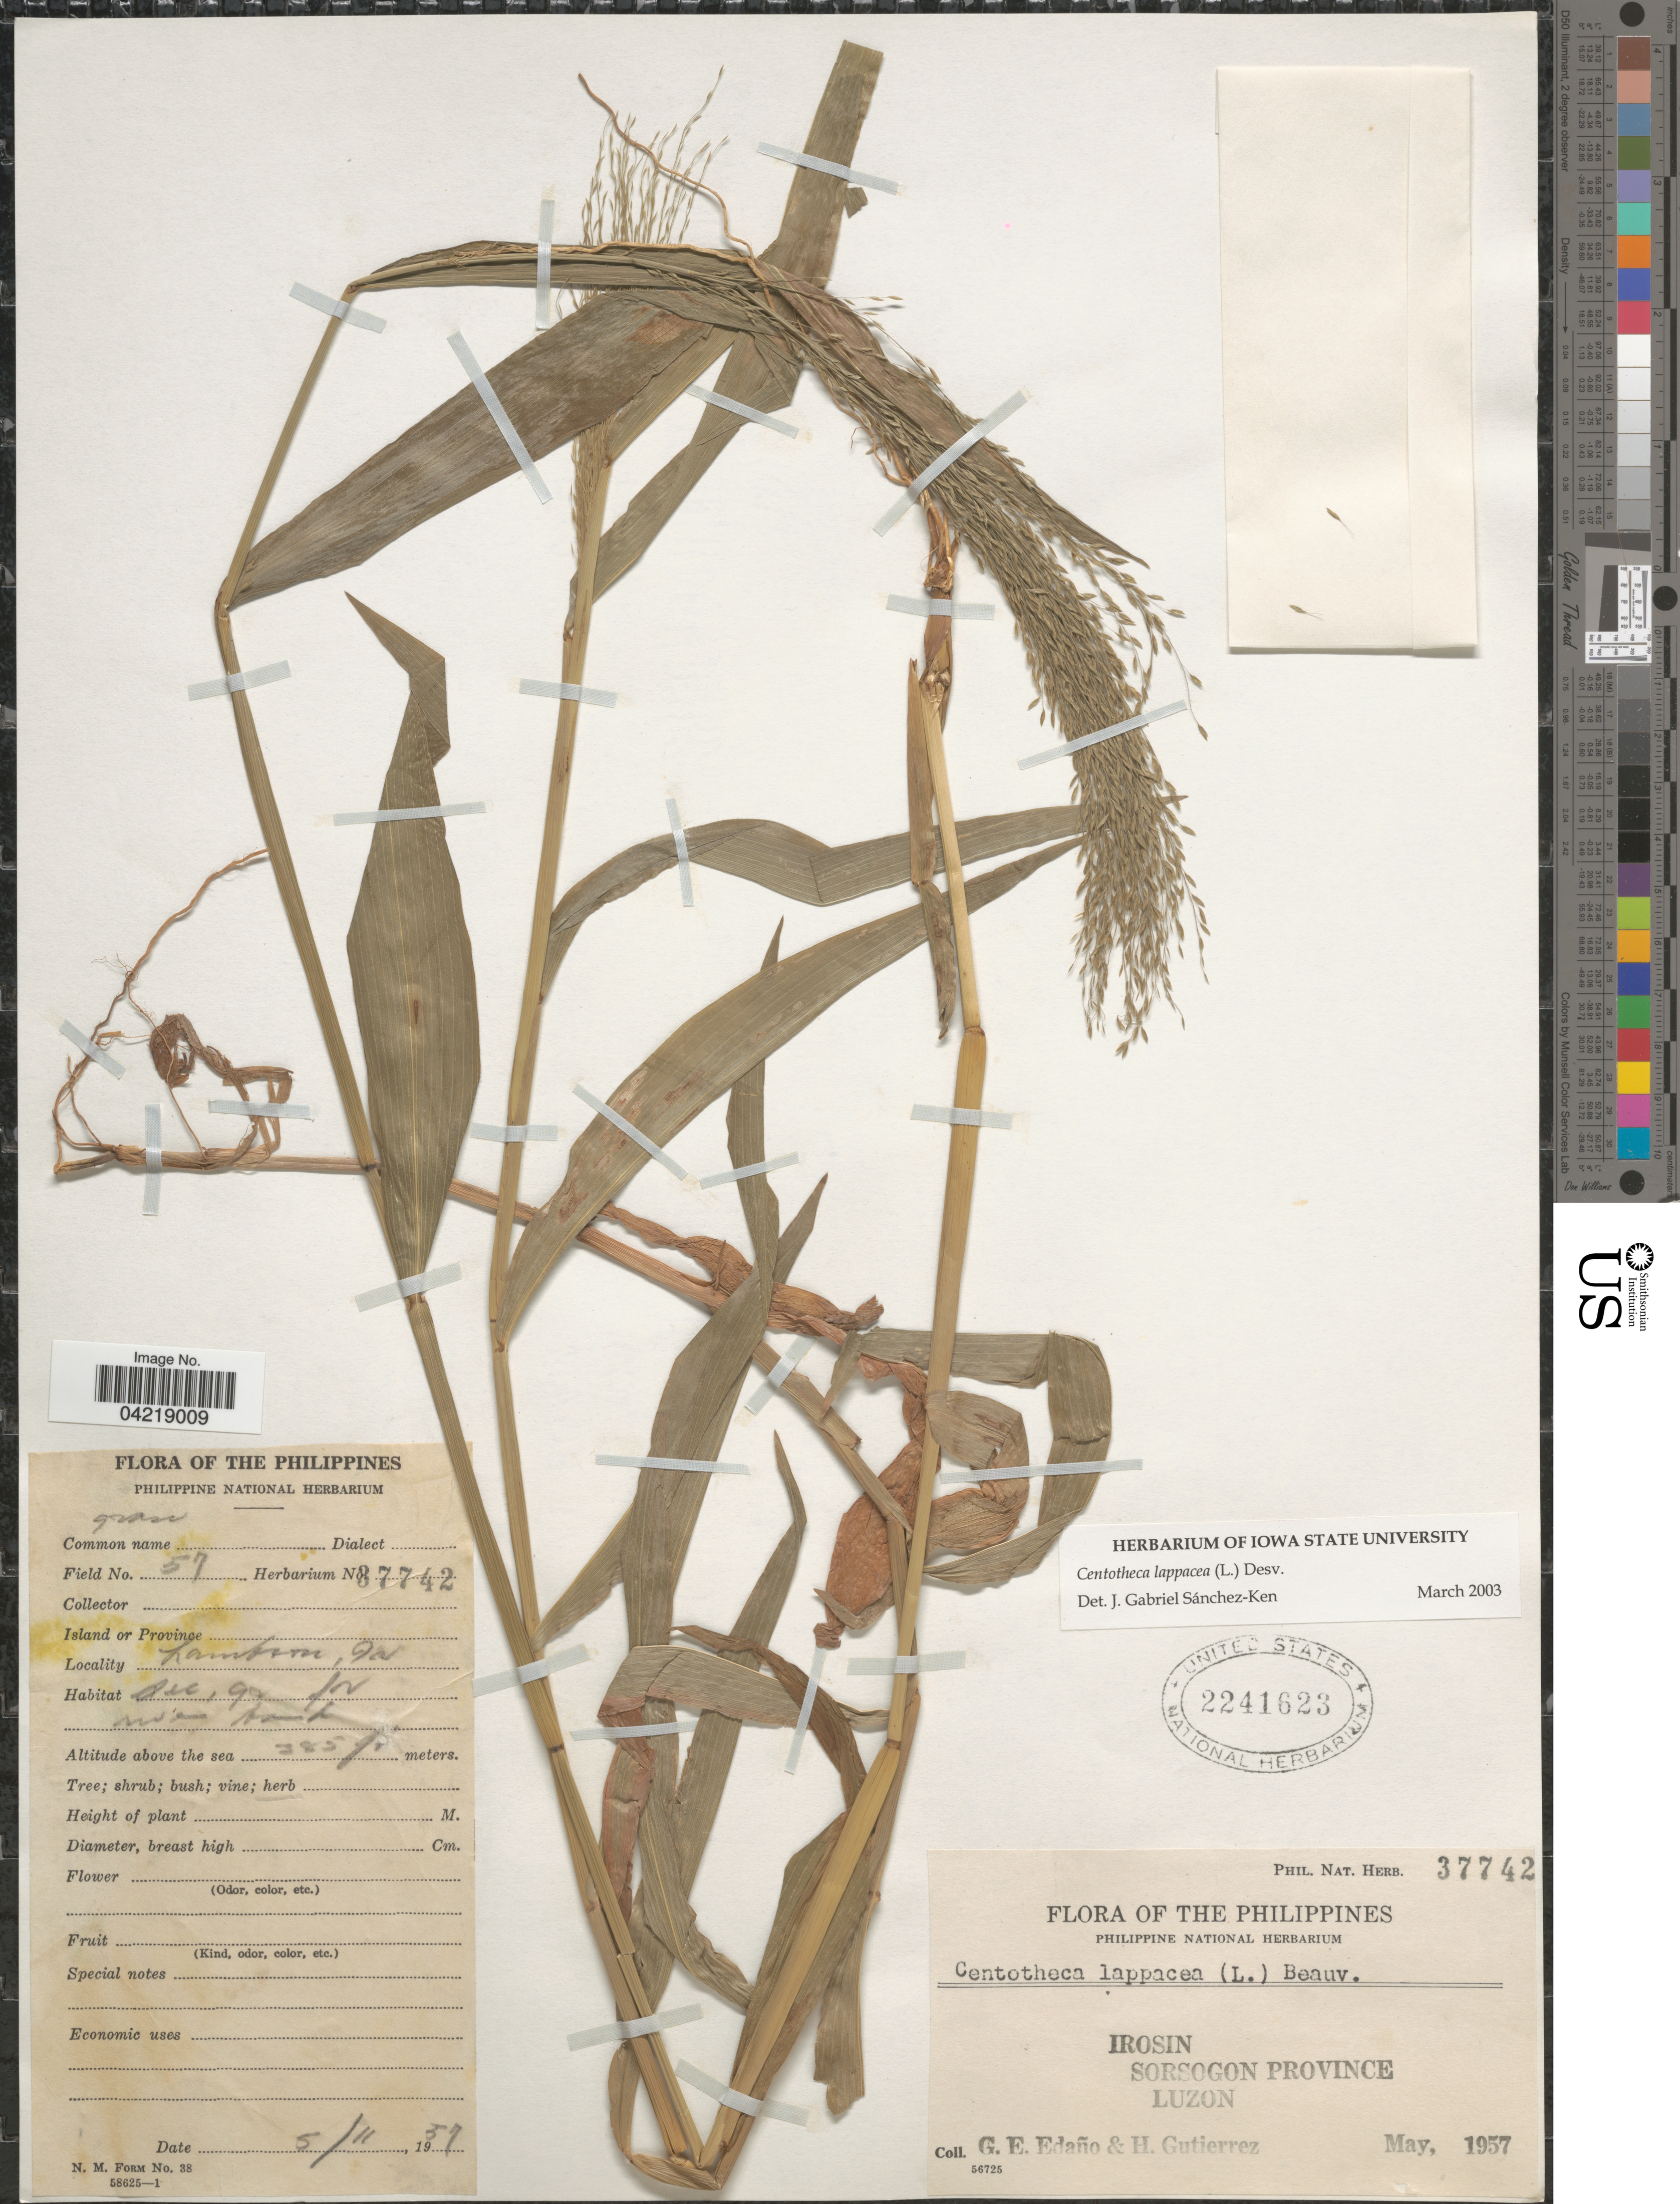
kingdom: Plantae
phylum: Tracheophyta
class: Liliopsida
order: Poales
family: Poaceae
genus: Centotheca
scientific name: Centotheca lappacea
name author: (L.) Desv.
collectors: G. E. Edaño & H. Gutierrez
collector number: Phil. Nat. Herb. 37742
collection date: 1957-05-11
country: Philippines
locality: Irosin, Sorsogon Province, Luzon.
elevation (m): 33857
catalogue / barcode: US 2241623